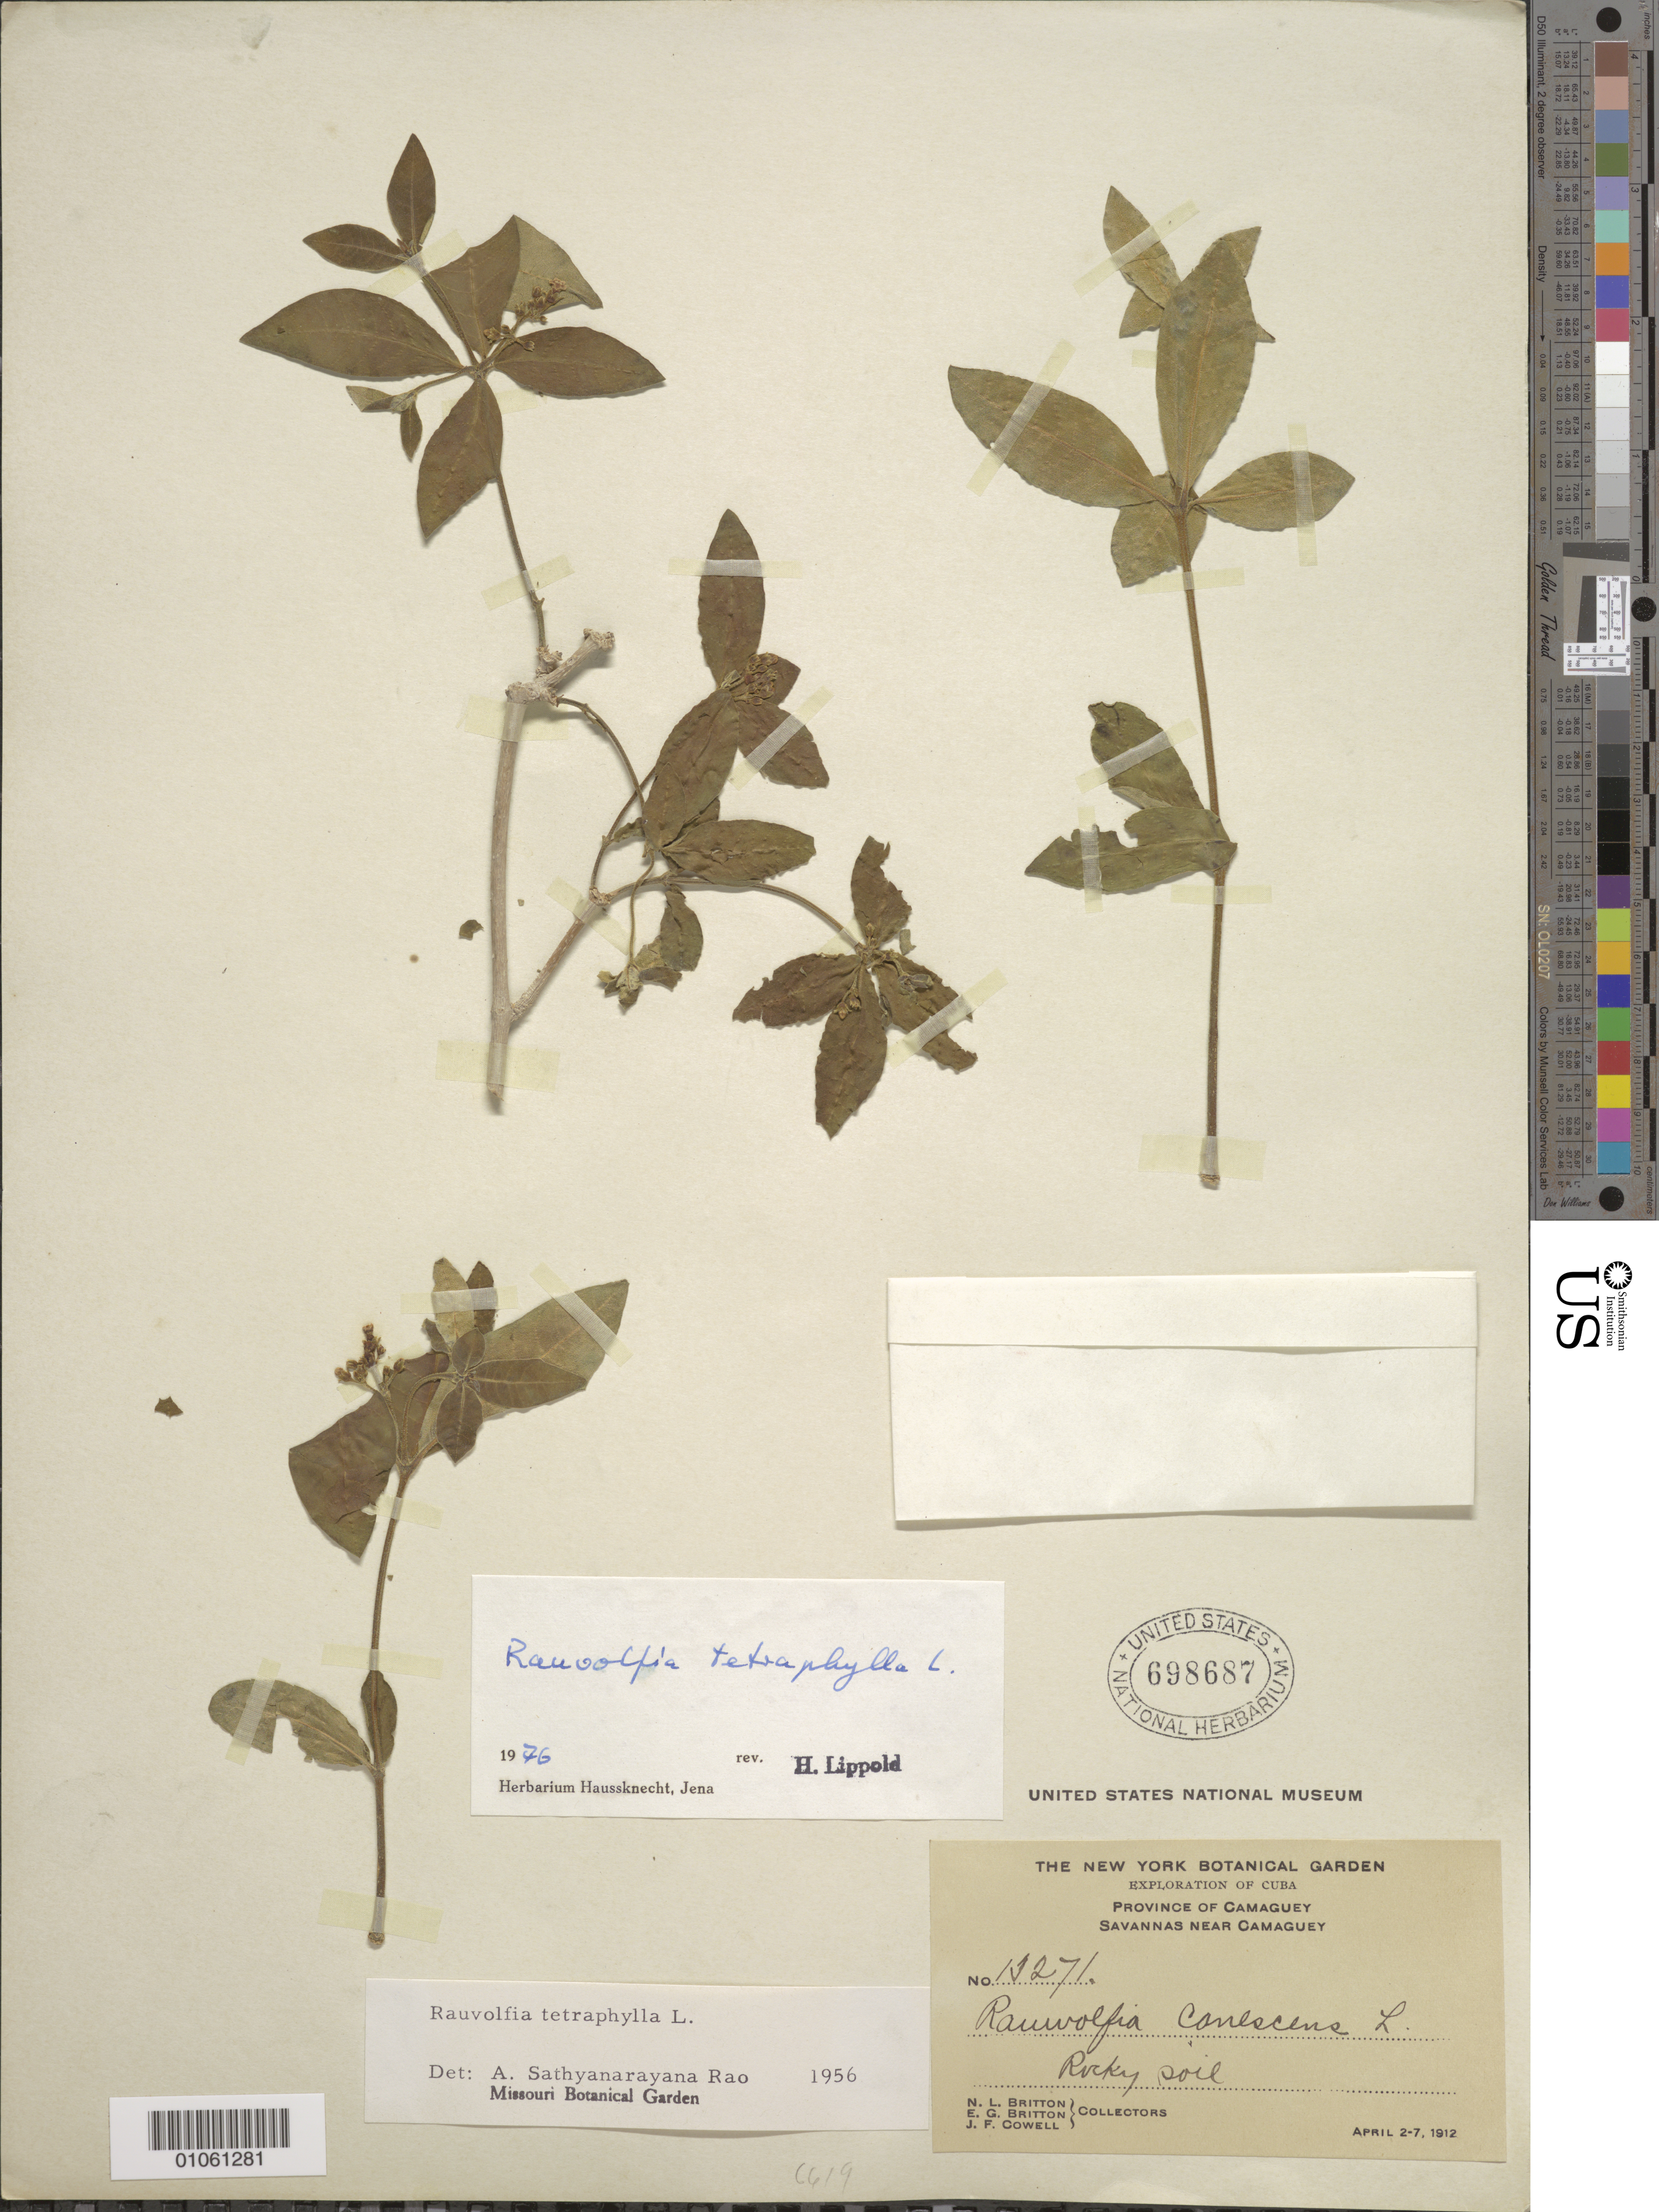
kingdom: Plantae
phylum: Tracheophyta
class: Magnoliopsida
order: Gentianales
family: Apocynaceae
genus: Rauvolfia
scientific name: Rauvolfia tetraphylla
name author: L.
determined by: Lippold, Hans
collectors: N. Britton, E. G. Britton & J. F. Cowell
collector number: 13271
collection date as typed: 02 Apr 1912 to 07 Apr 1912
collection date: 1912-04-02/1912-04-07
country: Cuba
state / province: Camaguey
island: Cuba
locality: Camaguey, savannas near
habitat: Rocky soil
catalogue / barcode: US 698687